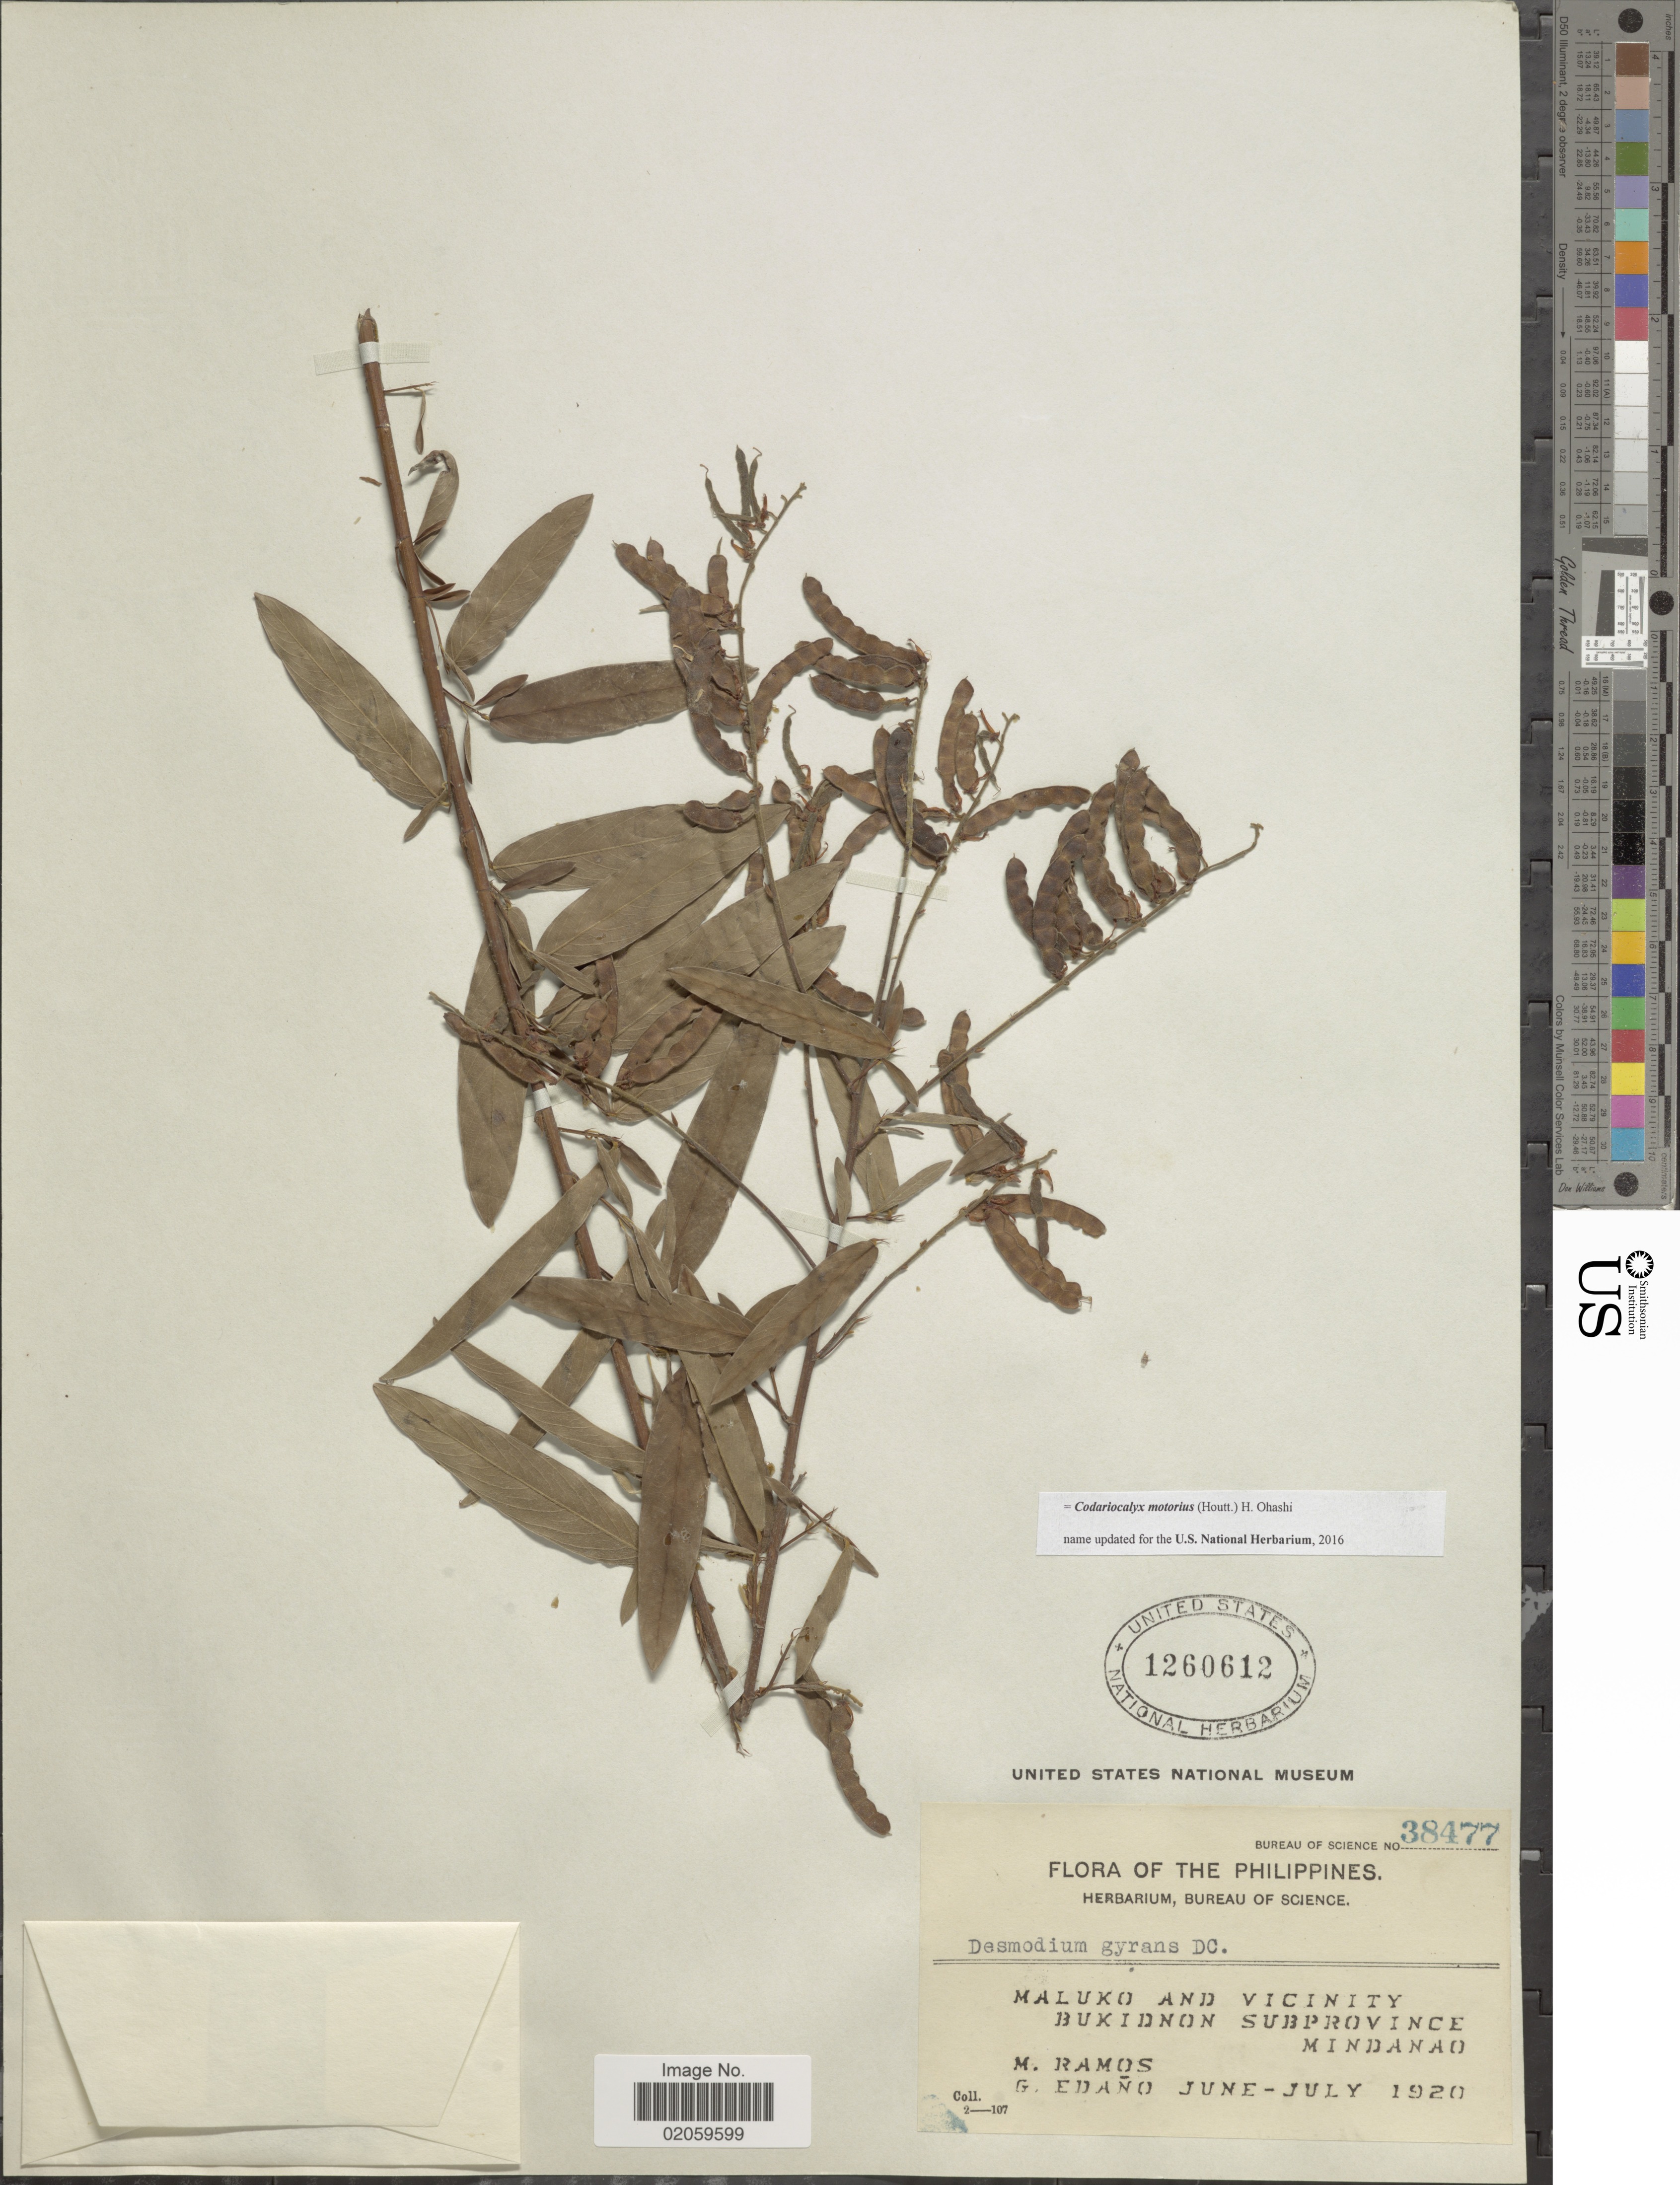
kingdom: Plantae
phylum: Tracheophyta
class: Magnoliopsida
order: Fabales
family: Fabaceae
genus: Codariocalyx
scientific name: Codariocalyx motorius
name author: (Houtt.) H. Ohashi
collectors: M. Ramos & G. Edaño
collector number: bureau of Science 38477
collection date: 1920-06/1920-07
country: Philippines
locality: Maluku and vicinity. Bukidnon Subprovince Mindanao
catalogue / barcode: US 1260612